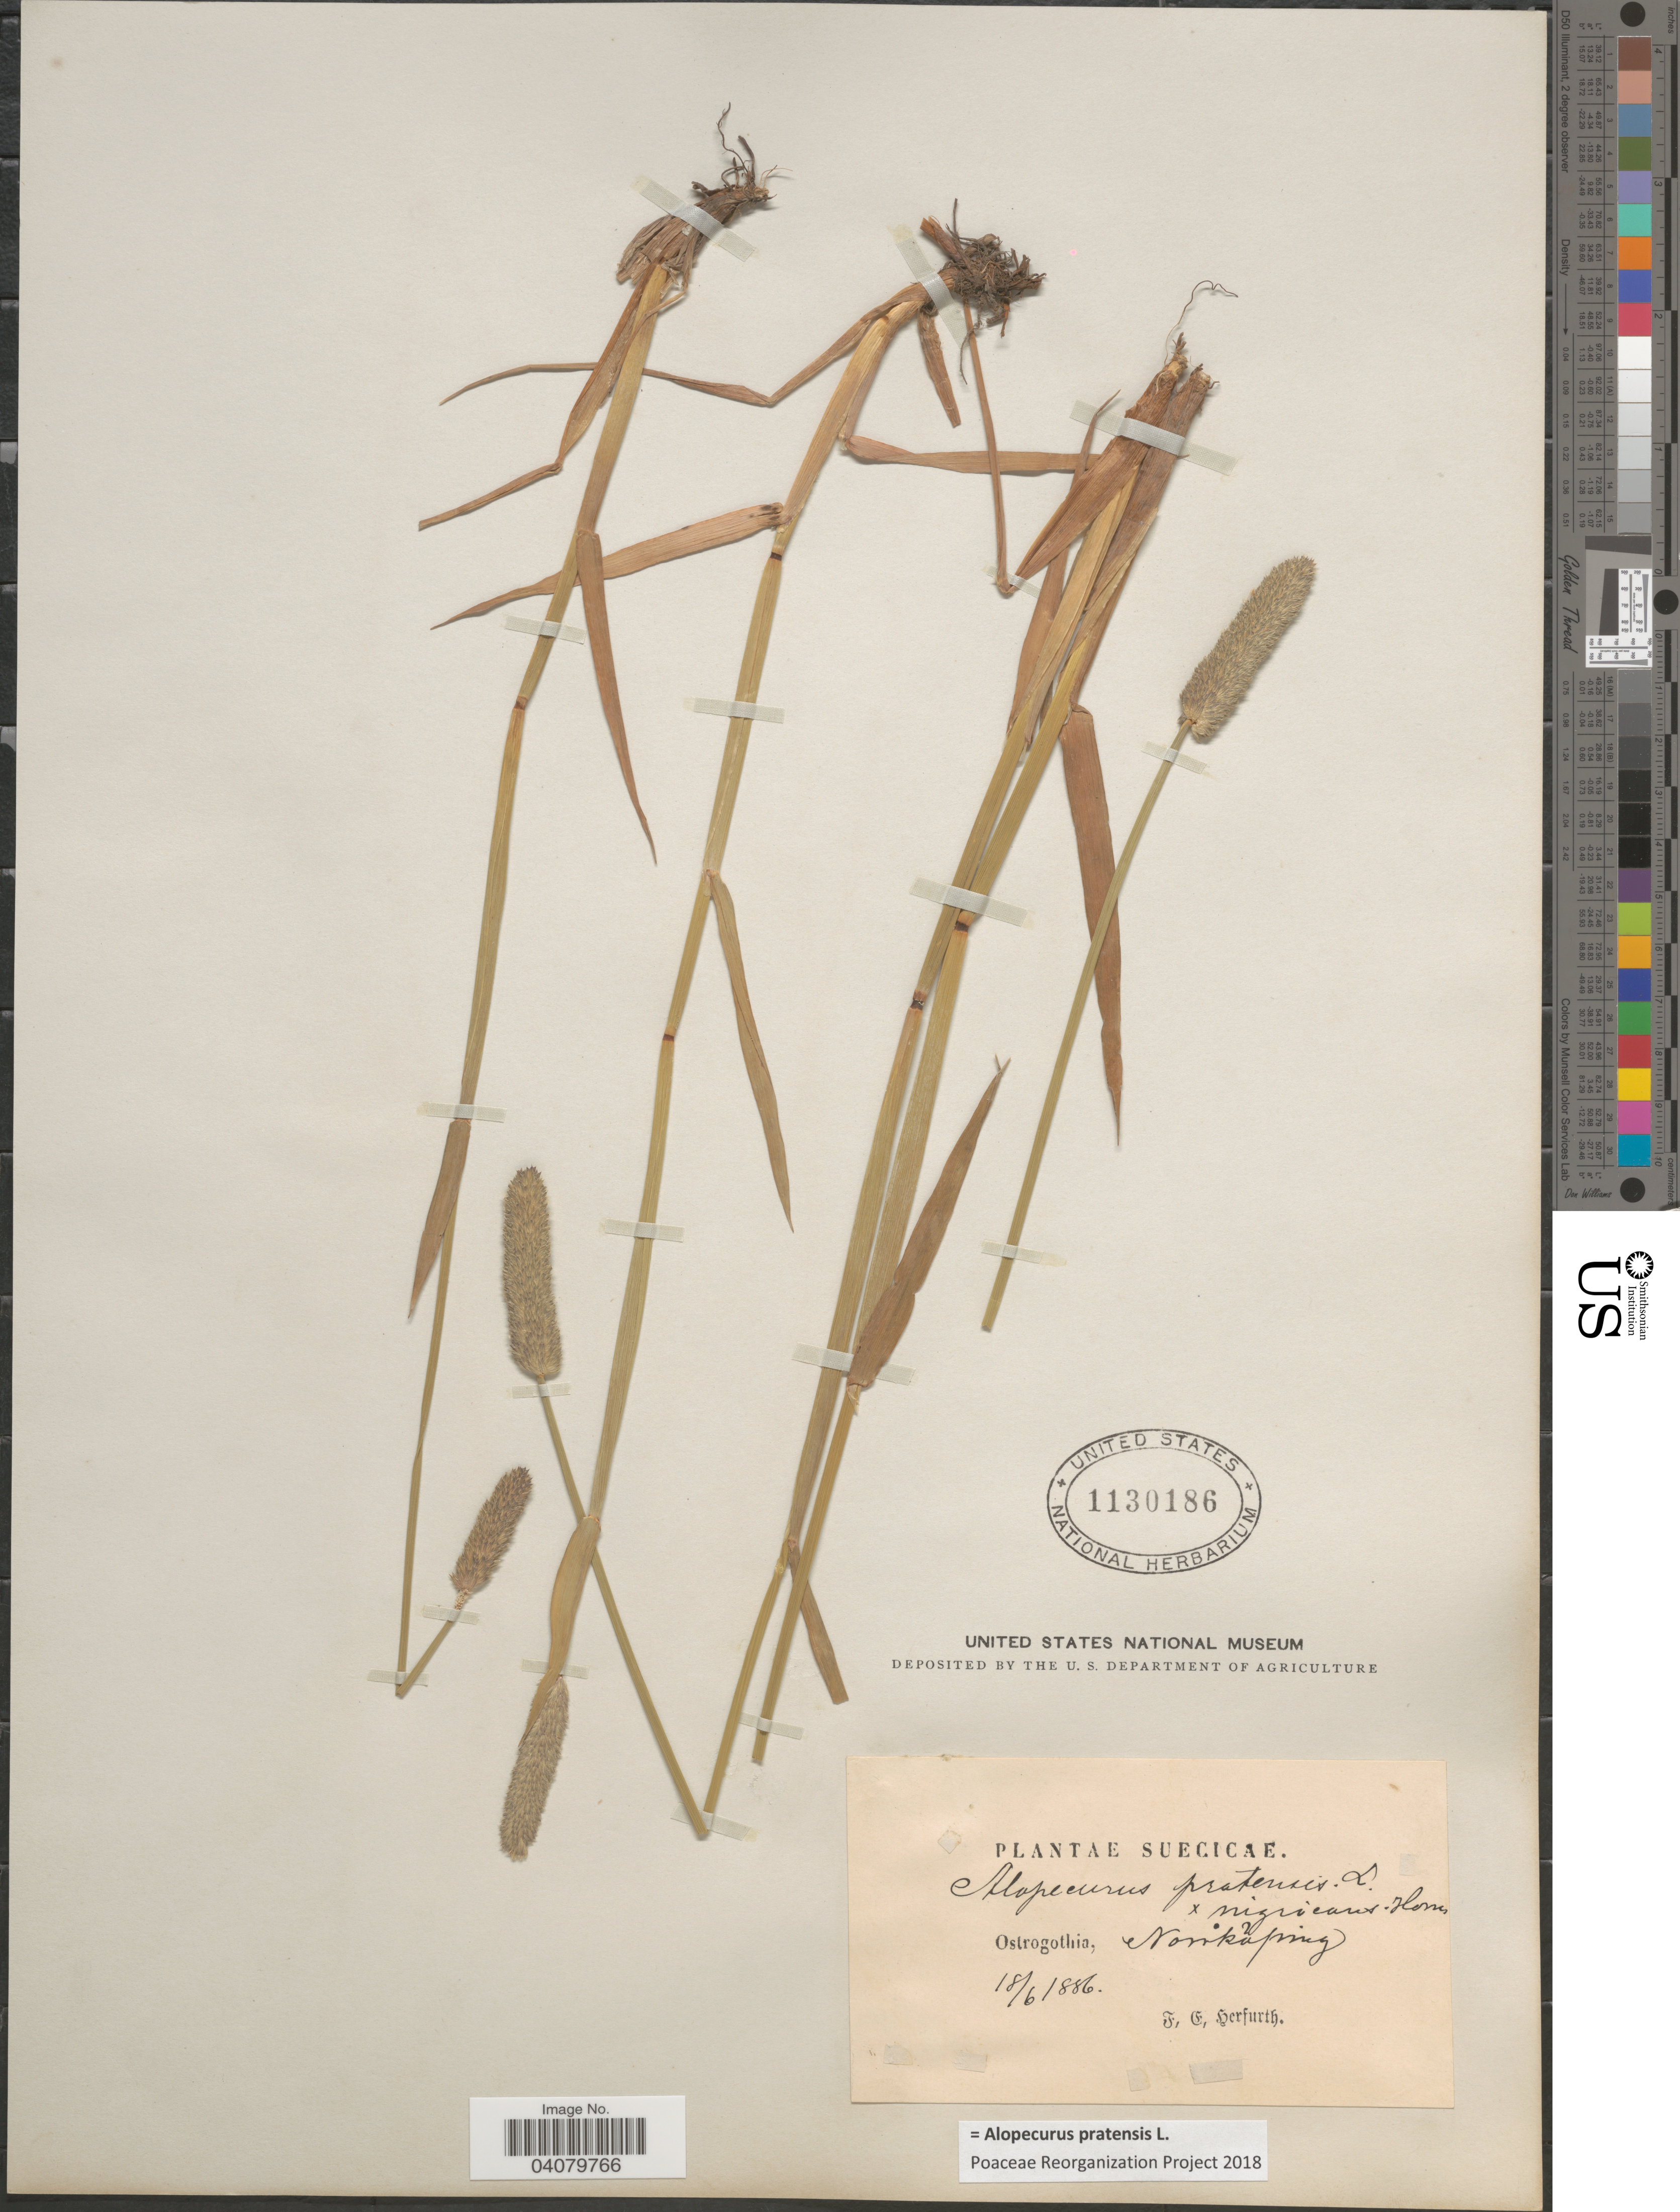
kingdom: Plantae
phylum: Tracheophyta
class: Liliopsida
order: Poales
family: Poaceae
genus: Alopecurus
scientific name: Alopecurus pratensis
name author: L.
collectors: F. Herfurth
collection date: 1886-06-18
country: Sweden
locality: Suecicae. Ostrogothia, Norrköping.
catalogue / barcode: US 1130186